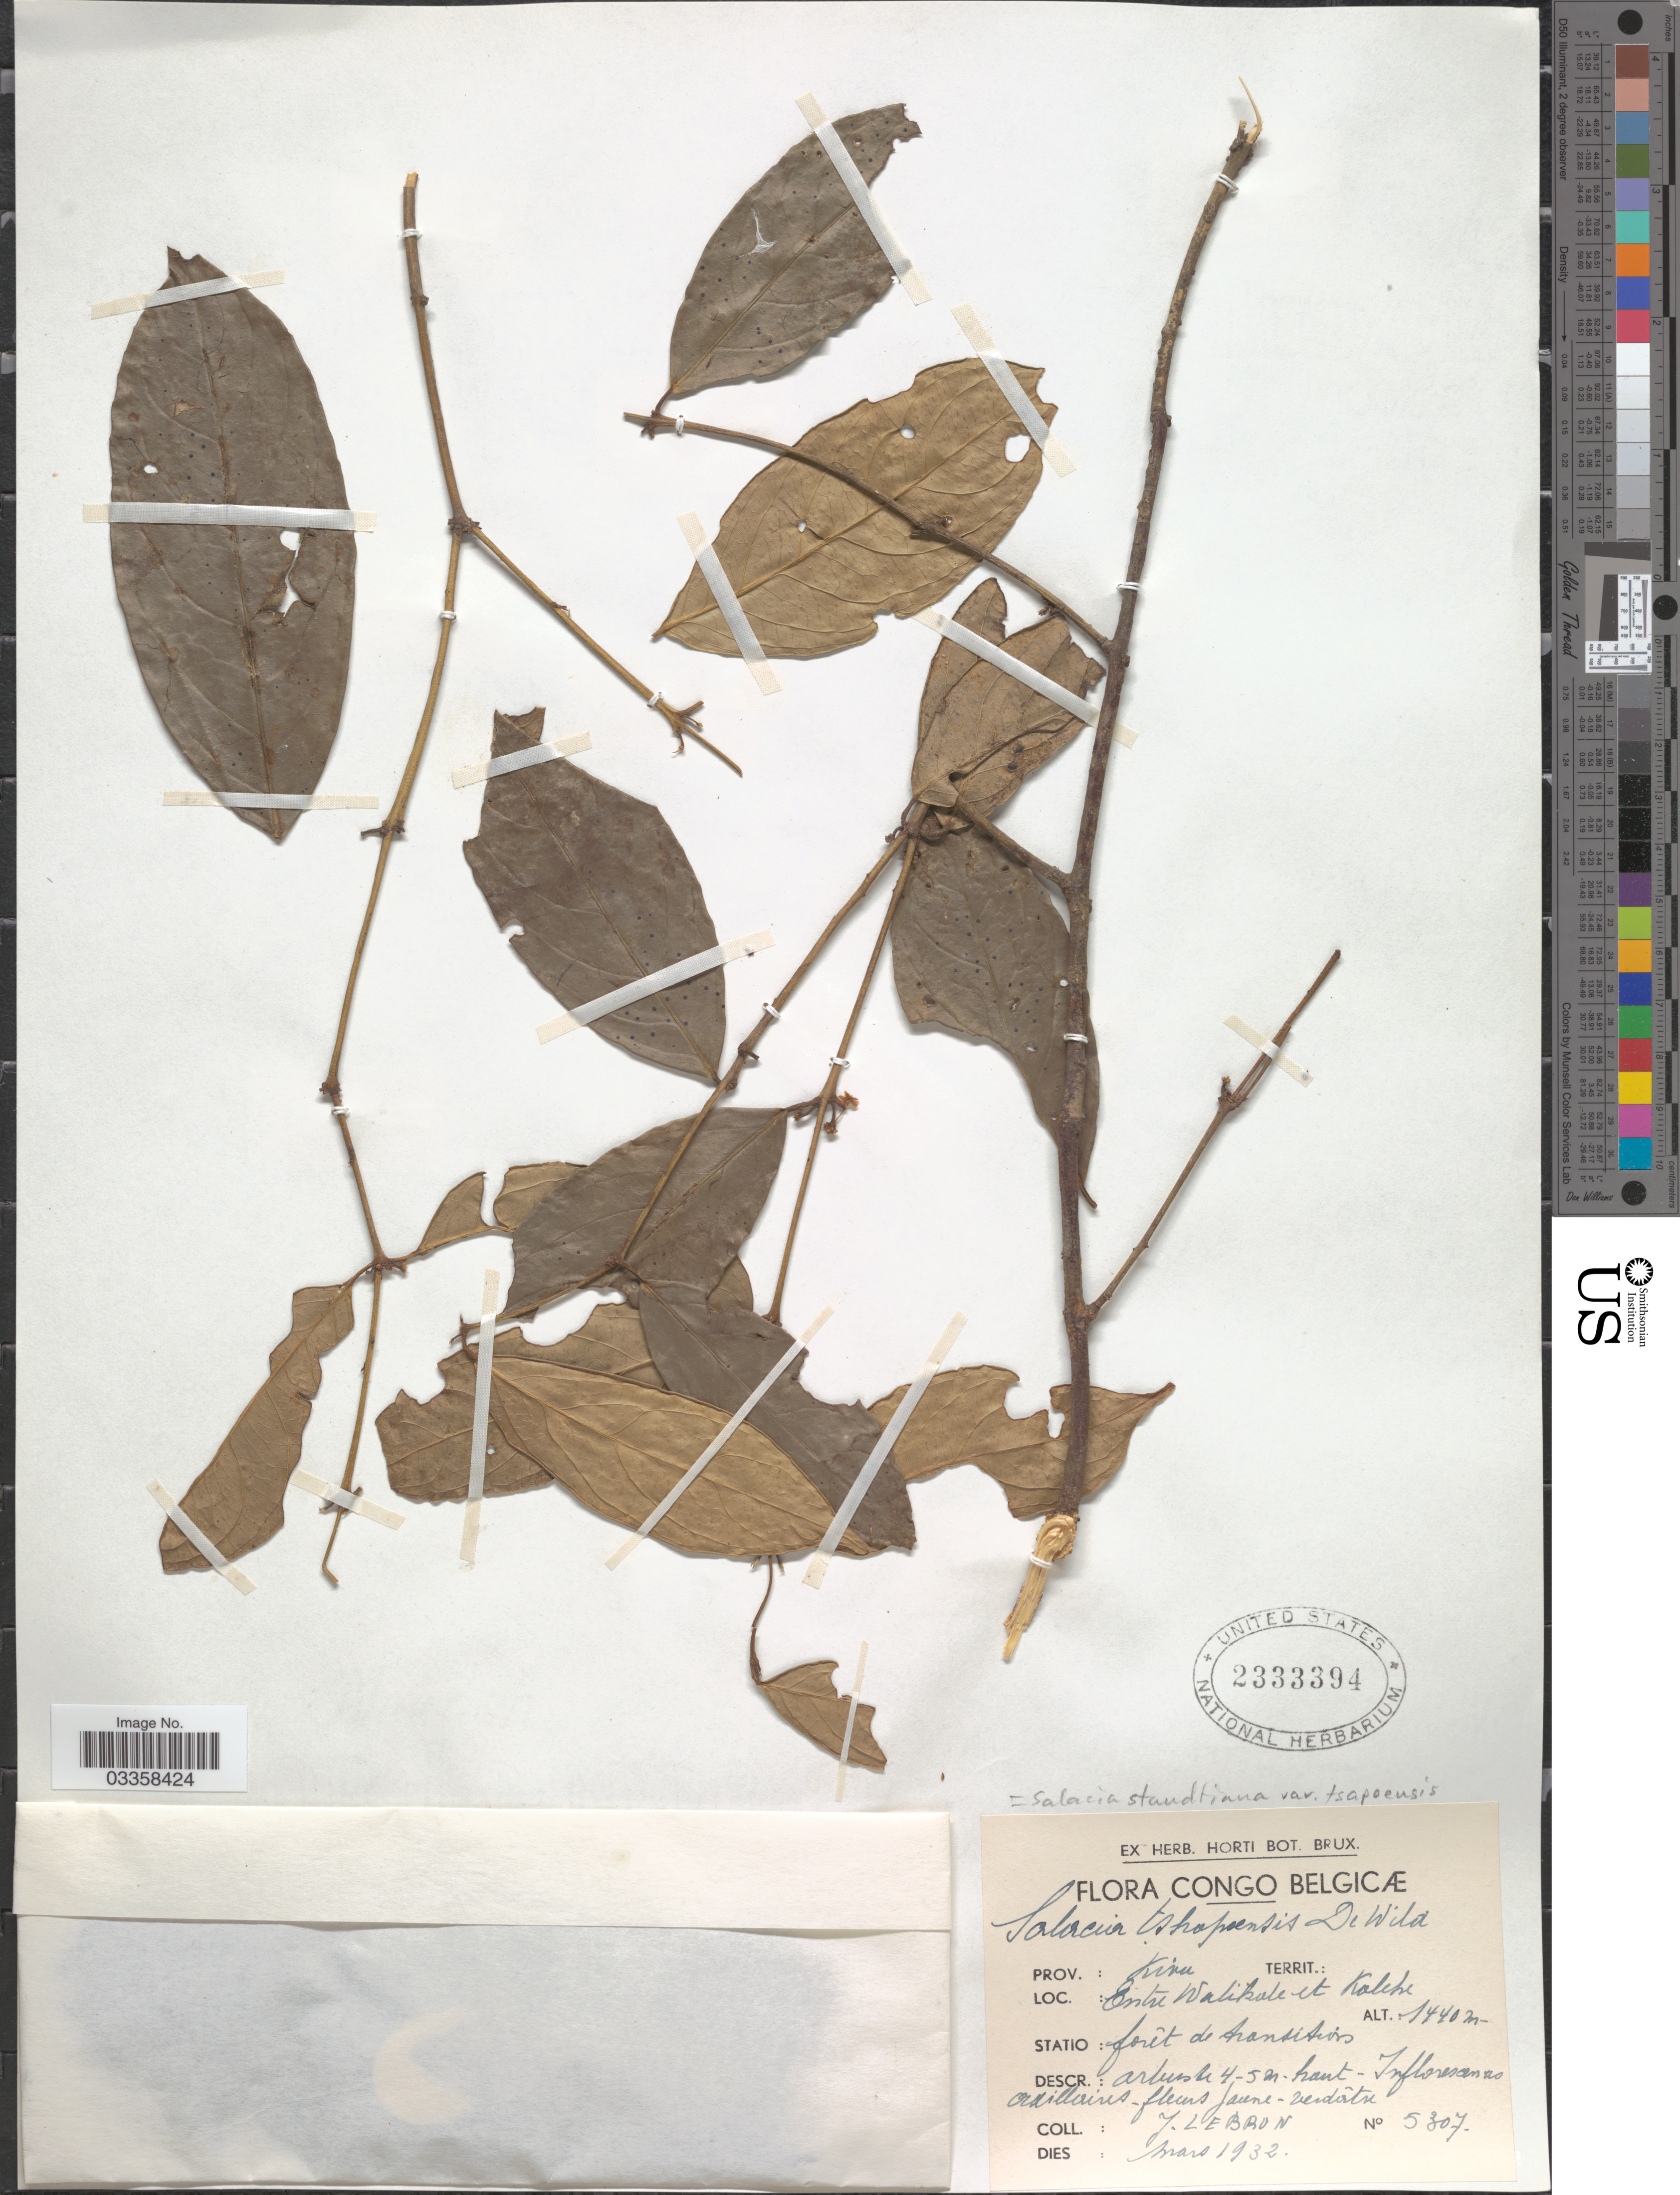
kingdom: Plantae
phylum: Tracheophyta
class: Magnoliopsida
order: Celastrales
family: Celastraceae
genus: Salacia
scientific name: Salacia staudtiana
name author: Loes.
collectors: J. A. Lebrun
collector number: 5307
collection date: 1932-03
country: Congo, Democratic Republic of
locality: Congo Belgicæ. Prov.: Kivu. Entre Walikale et Kalehe. Statio: foret de Arantitois [interpreted].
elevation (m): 1440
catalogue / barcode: US 2333394